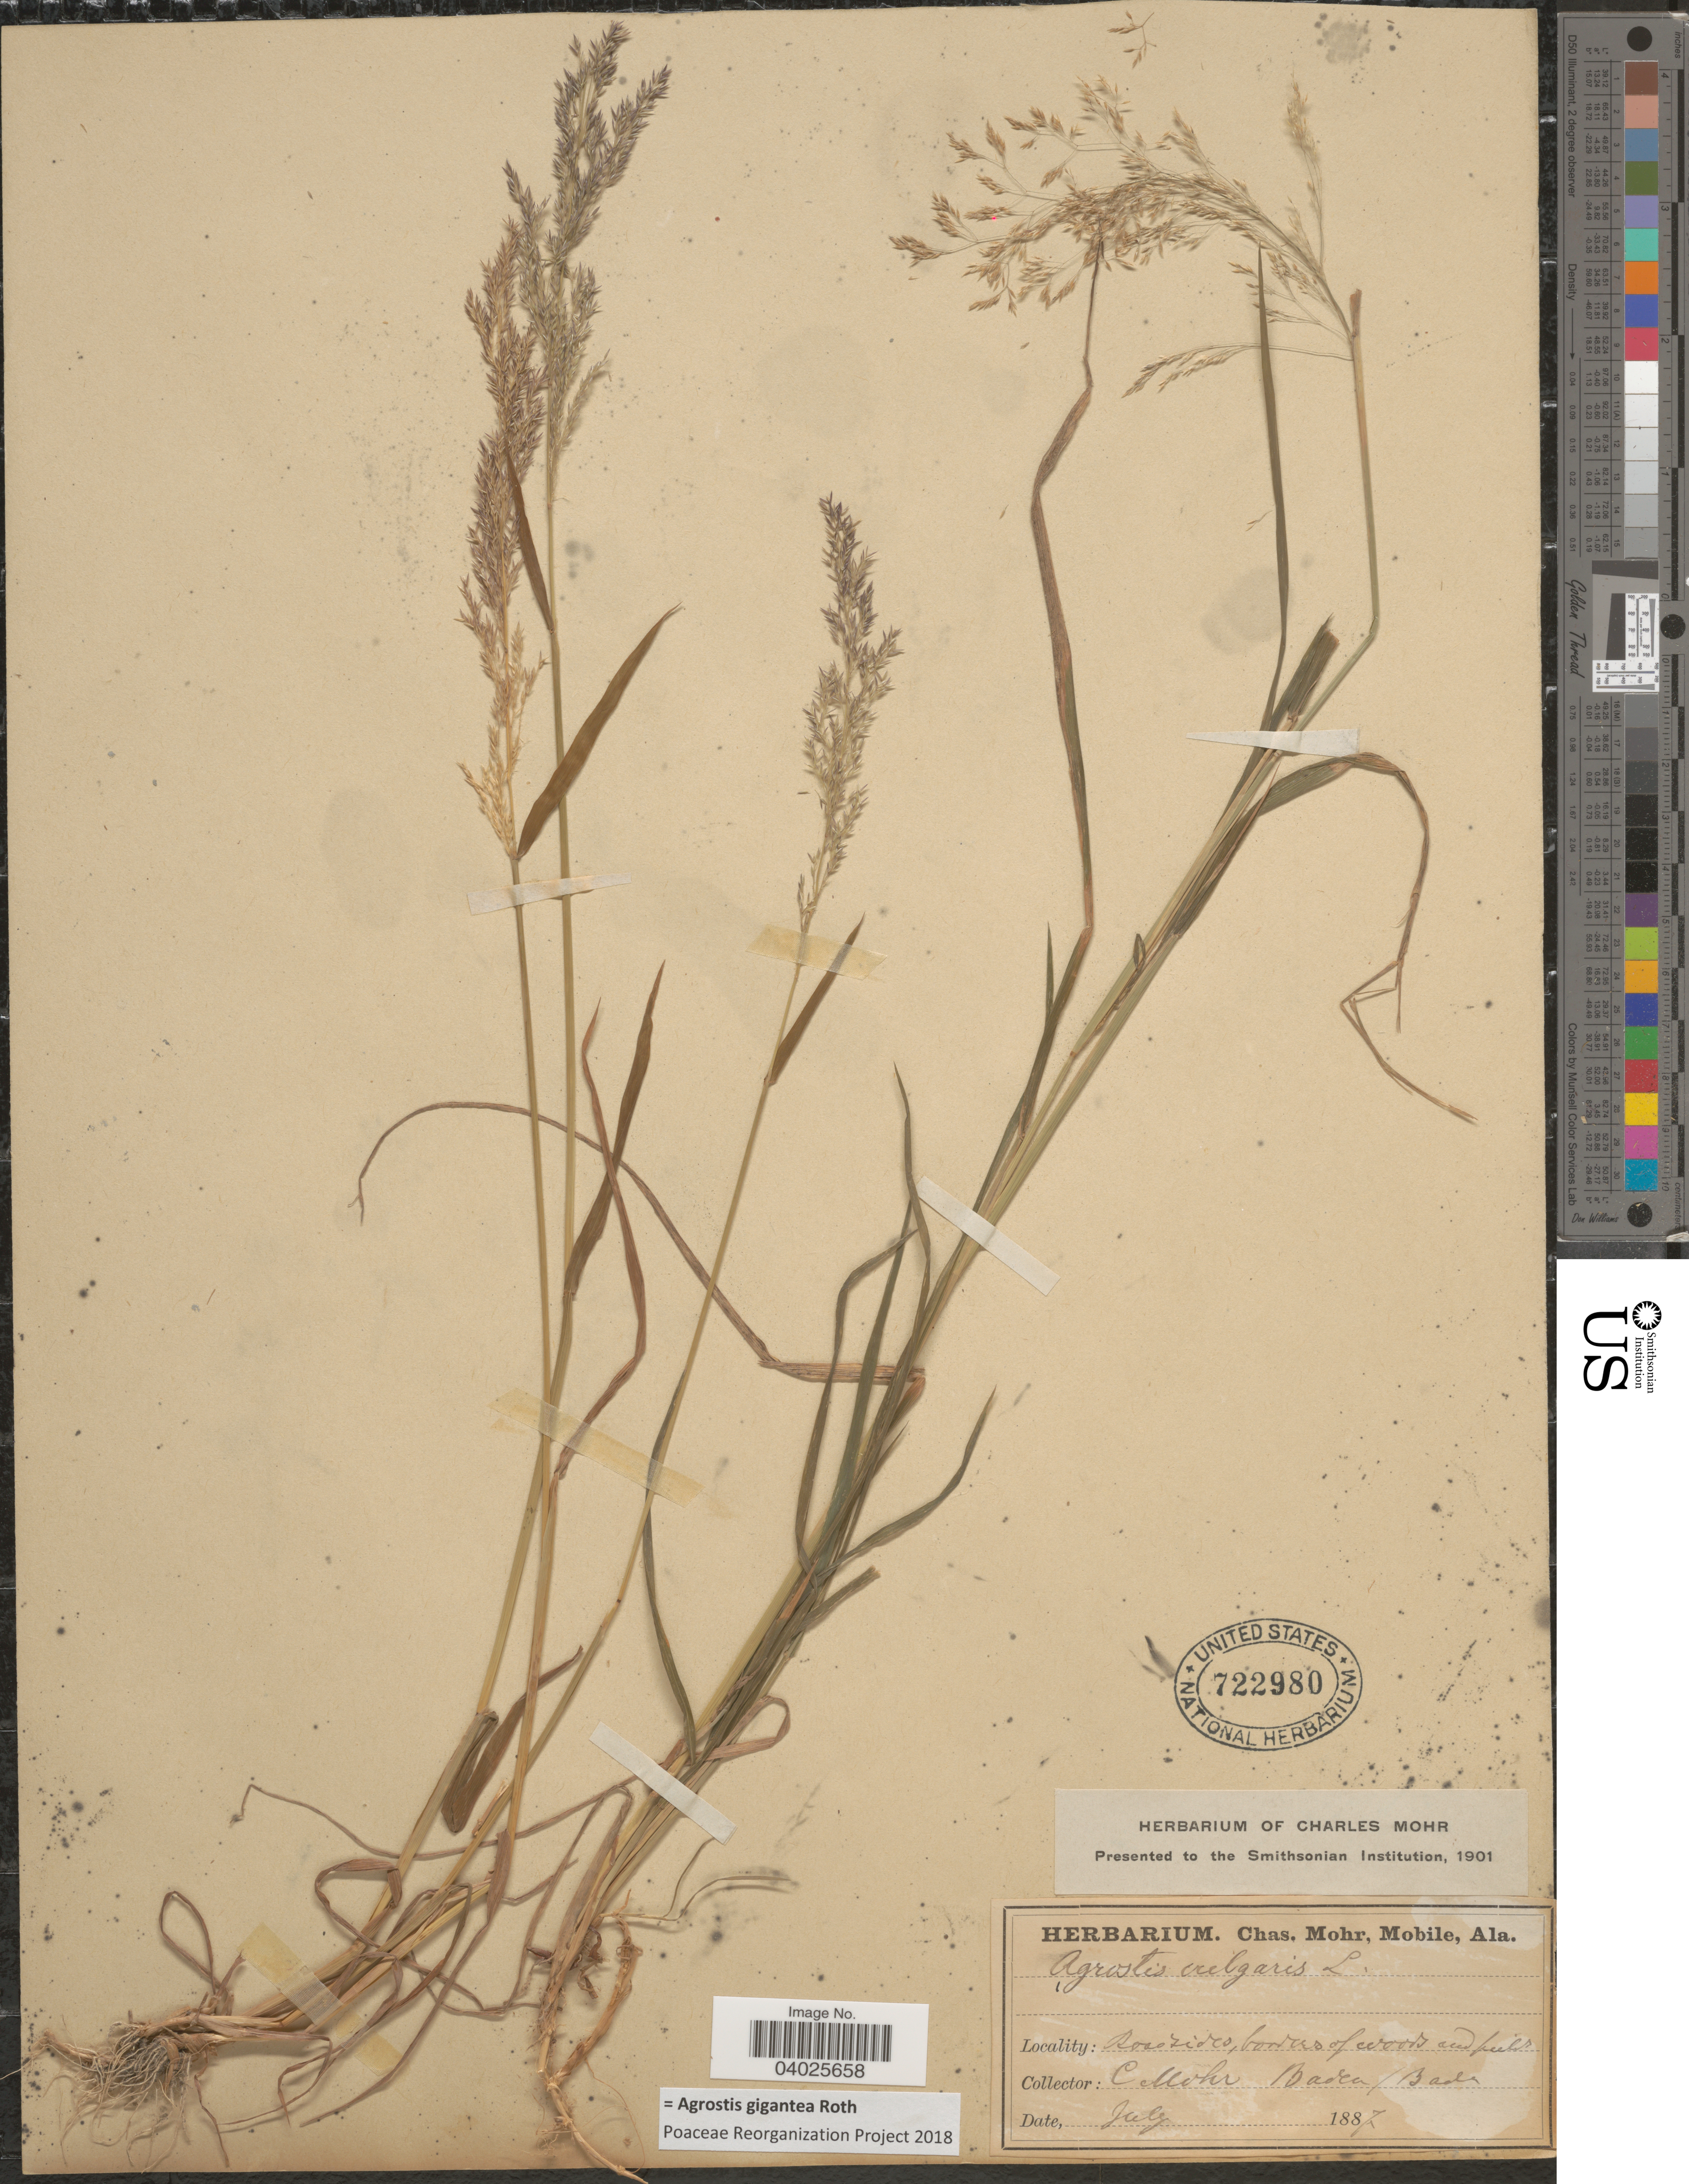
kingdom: Plantae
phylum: Tracheophyta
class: Liliopsida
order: Poales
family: Poaceae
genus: Agrostis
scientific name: Agrostis gigantea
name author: Roth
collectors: Mohr, C. T. (herbarium)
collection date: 1887-07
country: Germany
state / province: Baden-Württemberg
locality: Roadsides, bordes of woods and fields. Badra/Baden.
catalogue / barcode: US 722980